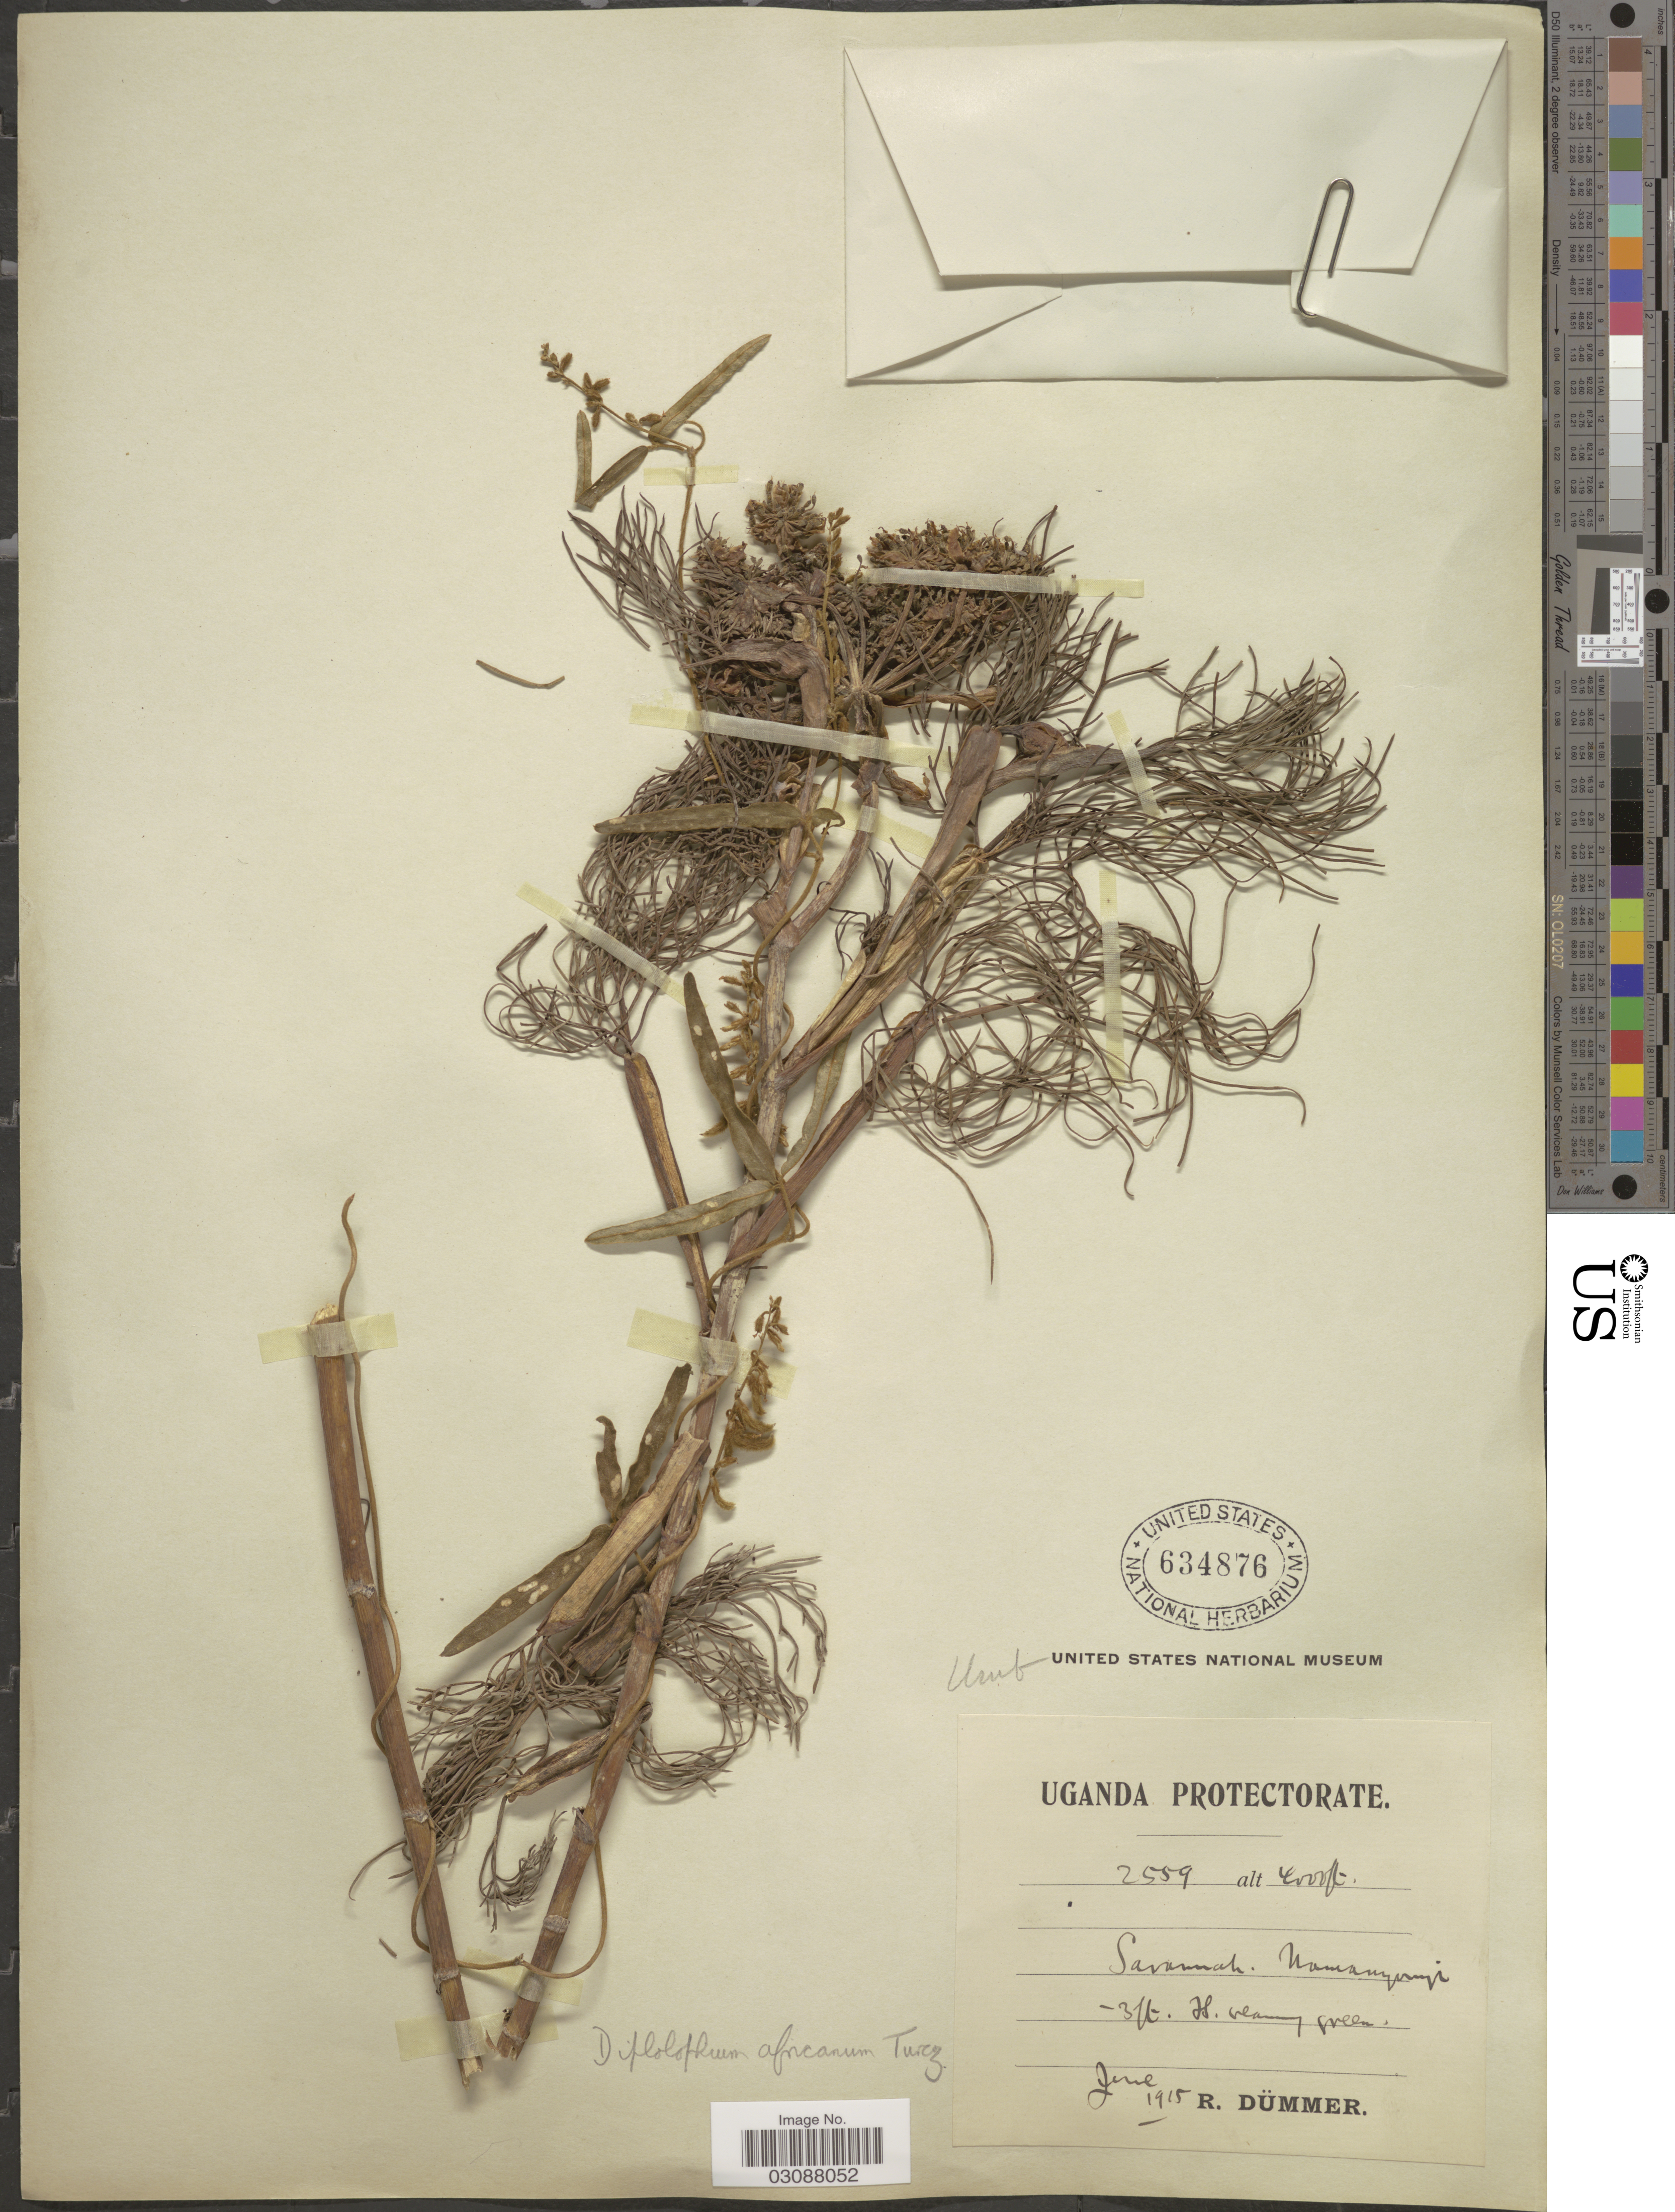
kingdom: Plantae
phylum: Tracheophyta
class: Magnoliopsida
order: Apiales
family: Apiaceae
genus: Diplolophium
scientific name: Diplolophium africanum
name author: Turcz.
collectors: R. A. Dümmer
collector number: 2559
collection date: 1915-06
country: Uganda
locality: Uganda Protectorate. Namanyonyi.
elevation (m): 1219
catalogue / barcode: US 634876